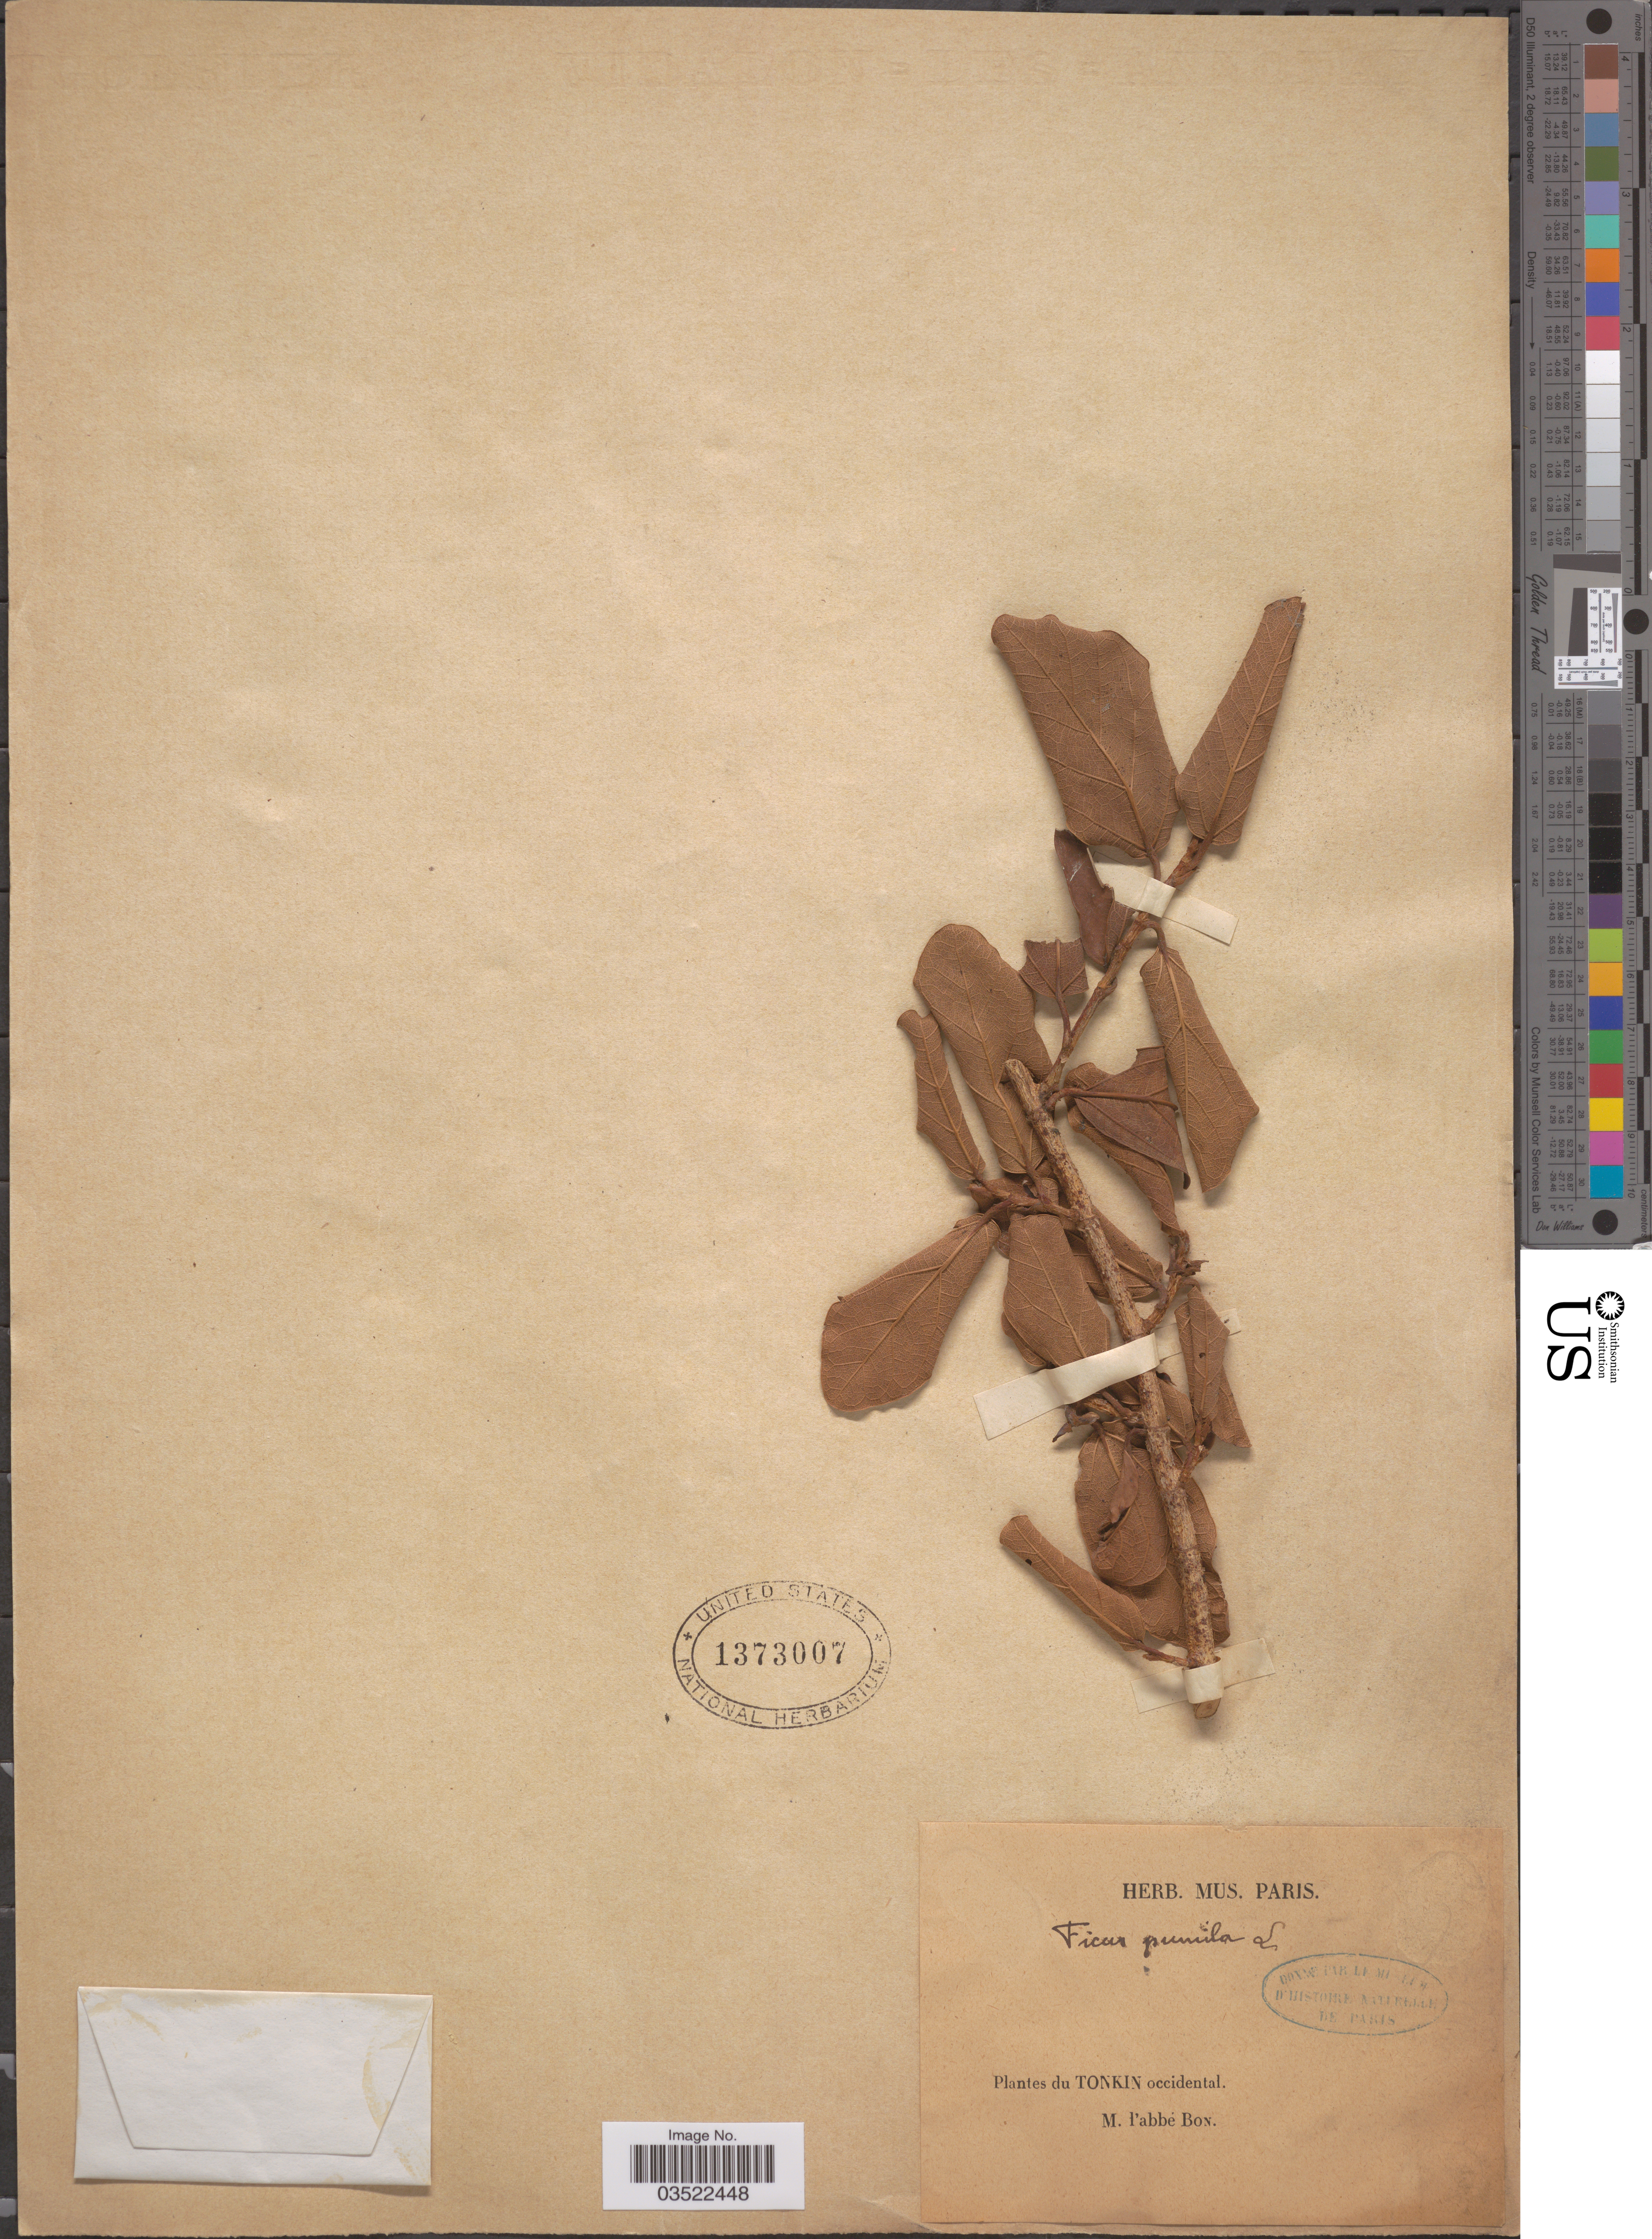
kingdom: Plantae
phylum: Tracheophyta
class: Magnoliopsida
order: Rosales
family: Moraceae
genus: Ficus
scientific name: Ficus pumila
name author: L.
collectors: H. F. Bon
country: Vietnam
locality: Tonkin occidental.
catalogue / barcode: US 1373007